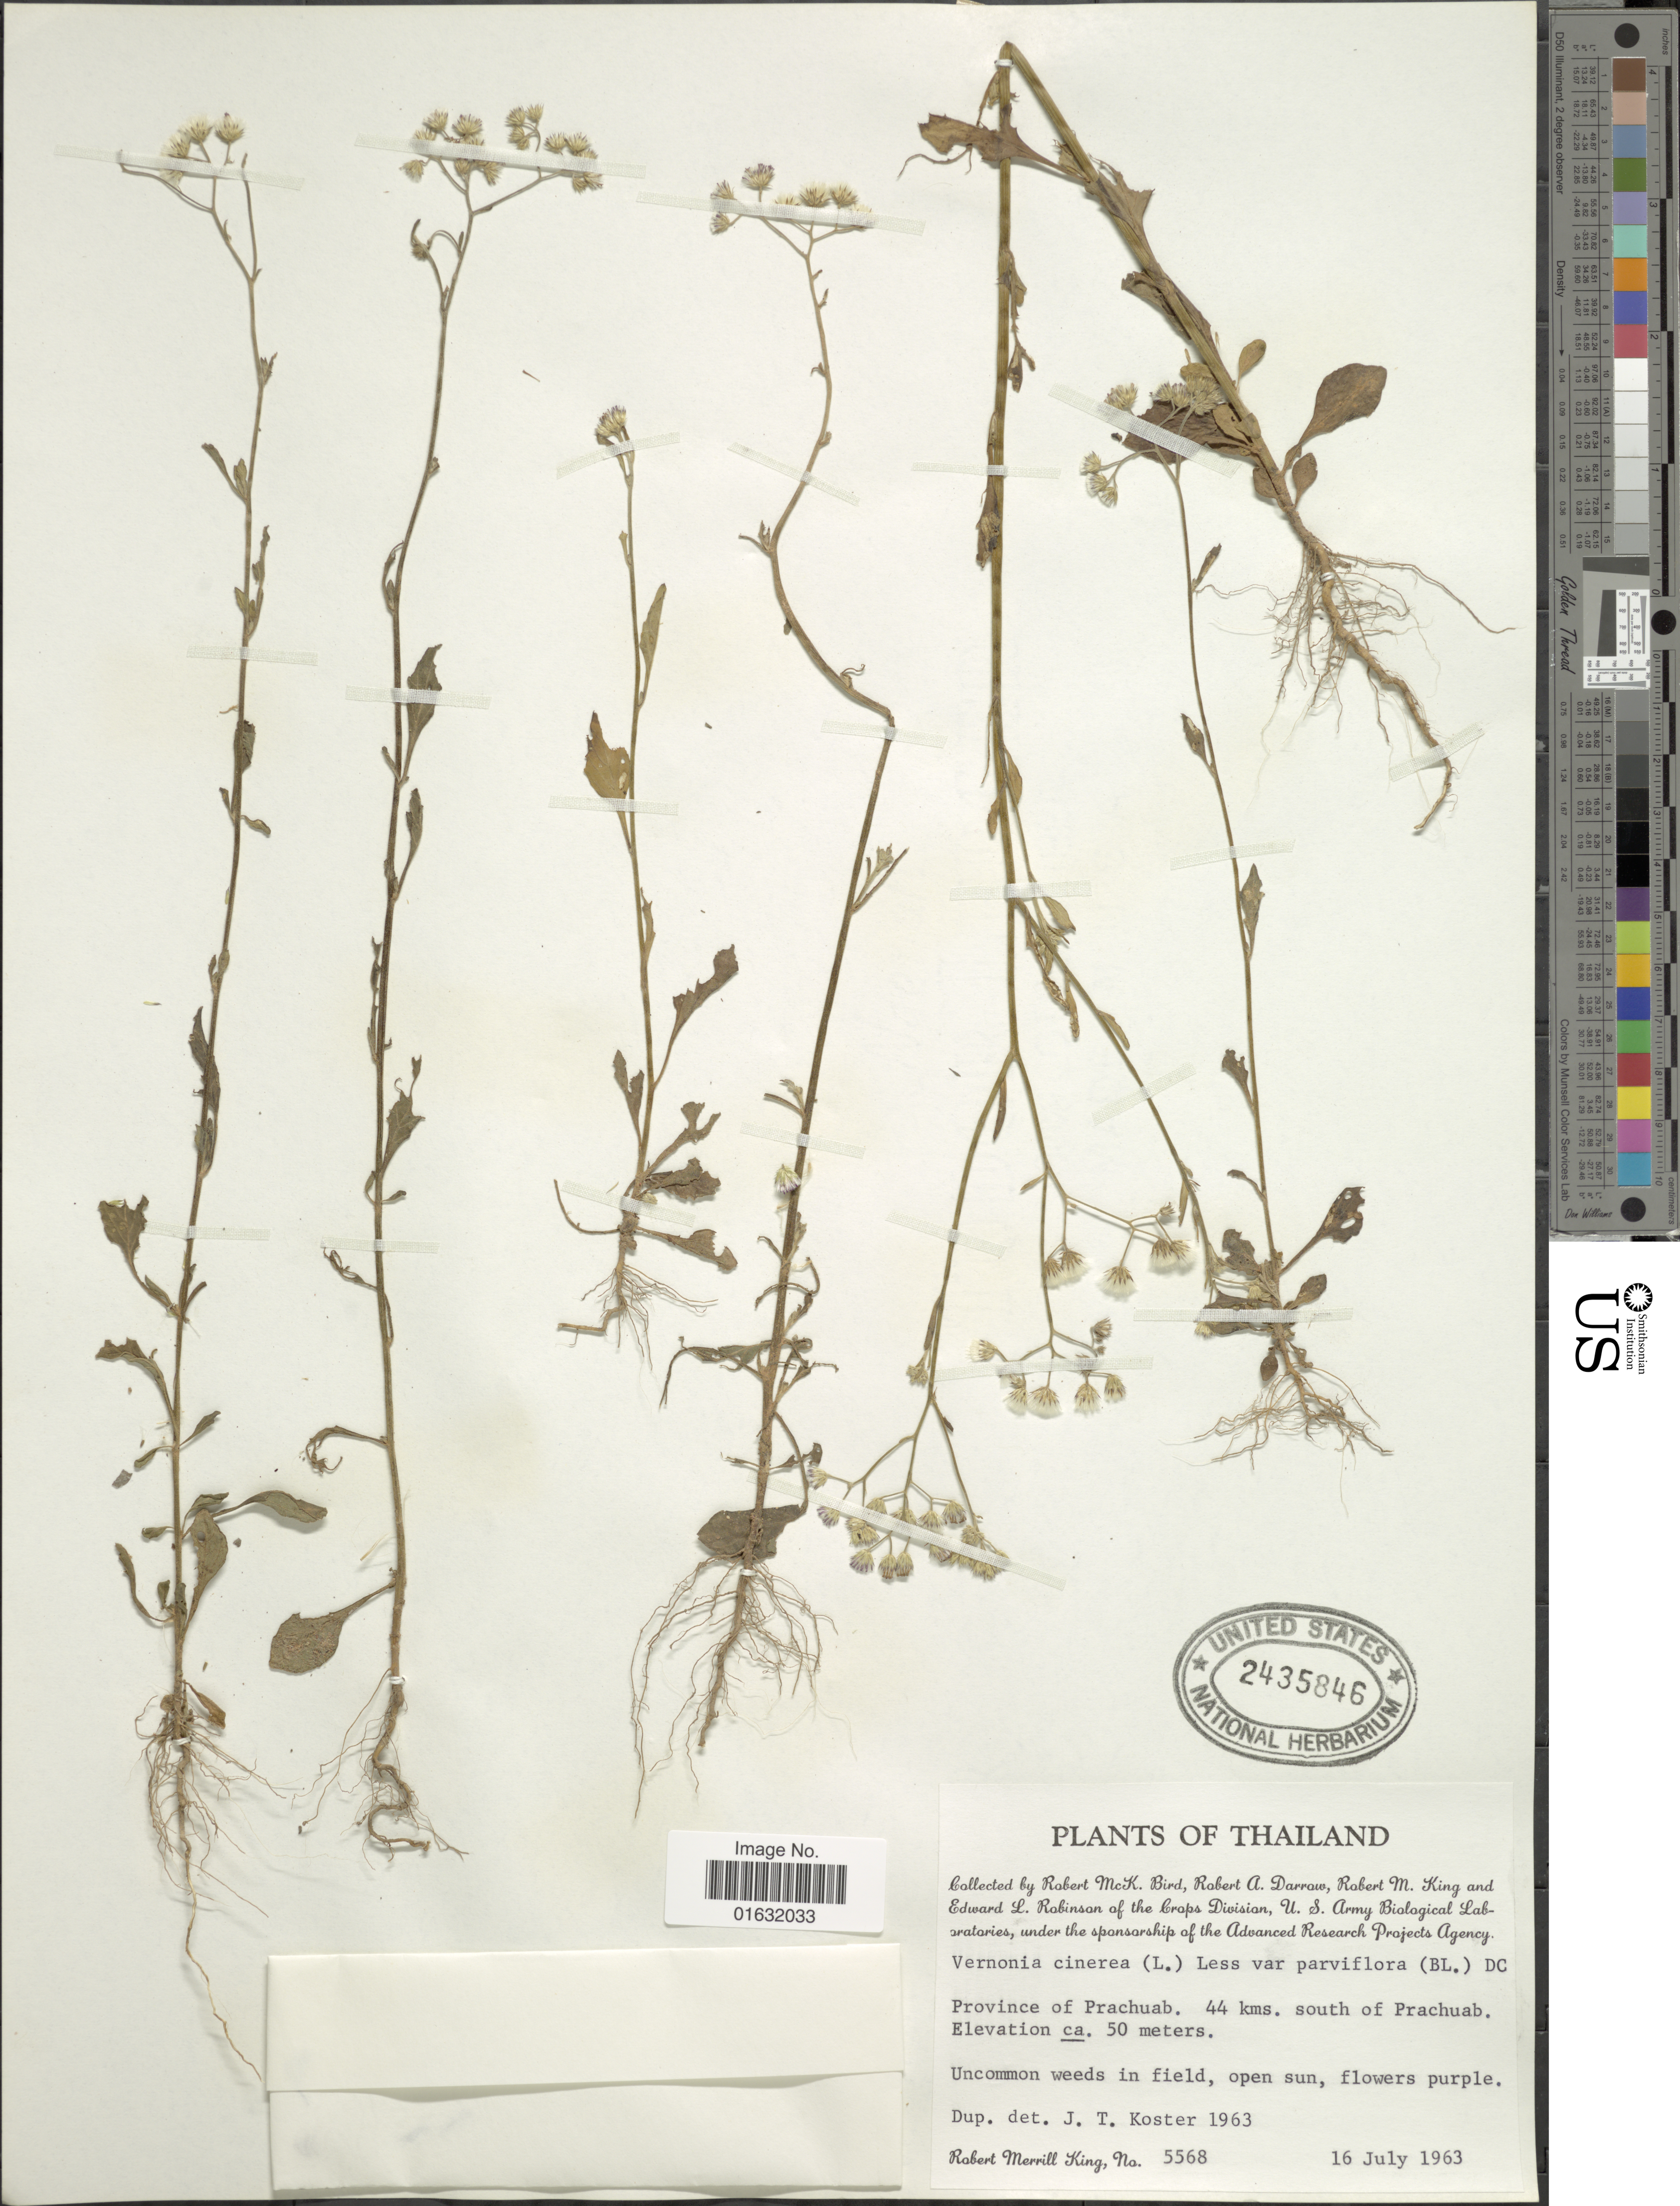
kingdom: Plantae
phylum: Tracheophyta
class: Magnoliopsida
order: Asterales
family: Asteraceae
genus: Cyanthillium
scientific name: Cyanthillium cinereum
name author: (L.) H. Rob.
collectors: R. M. Bird, R. A. Darrow, R. M. King & E. L. Robinson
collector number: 5568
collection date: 1963-07-16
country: Thailand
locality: Thailand, Province of Prachub, 44 kms. South of Prachuab.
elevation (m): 50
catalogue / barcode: US 2435846